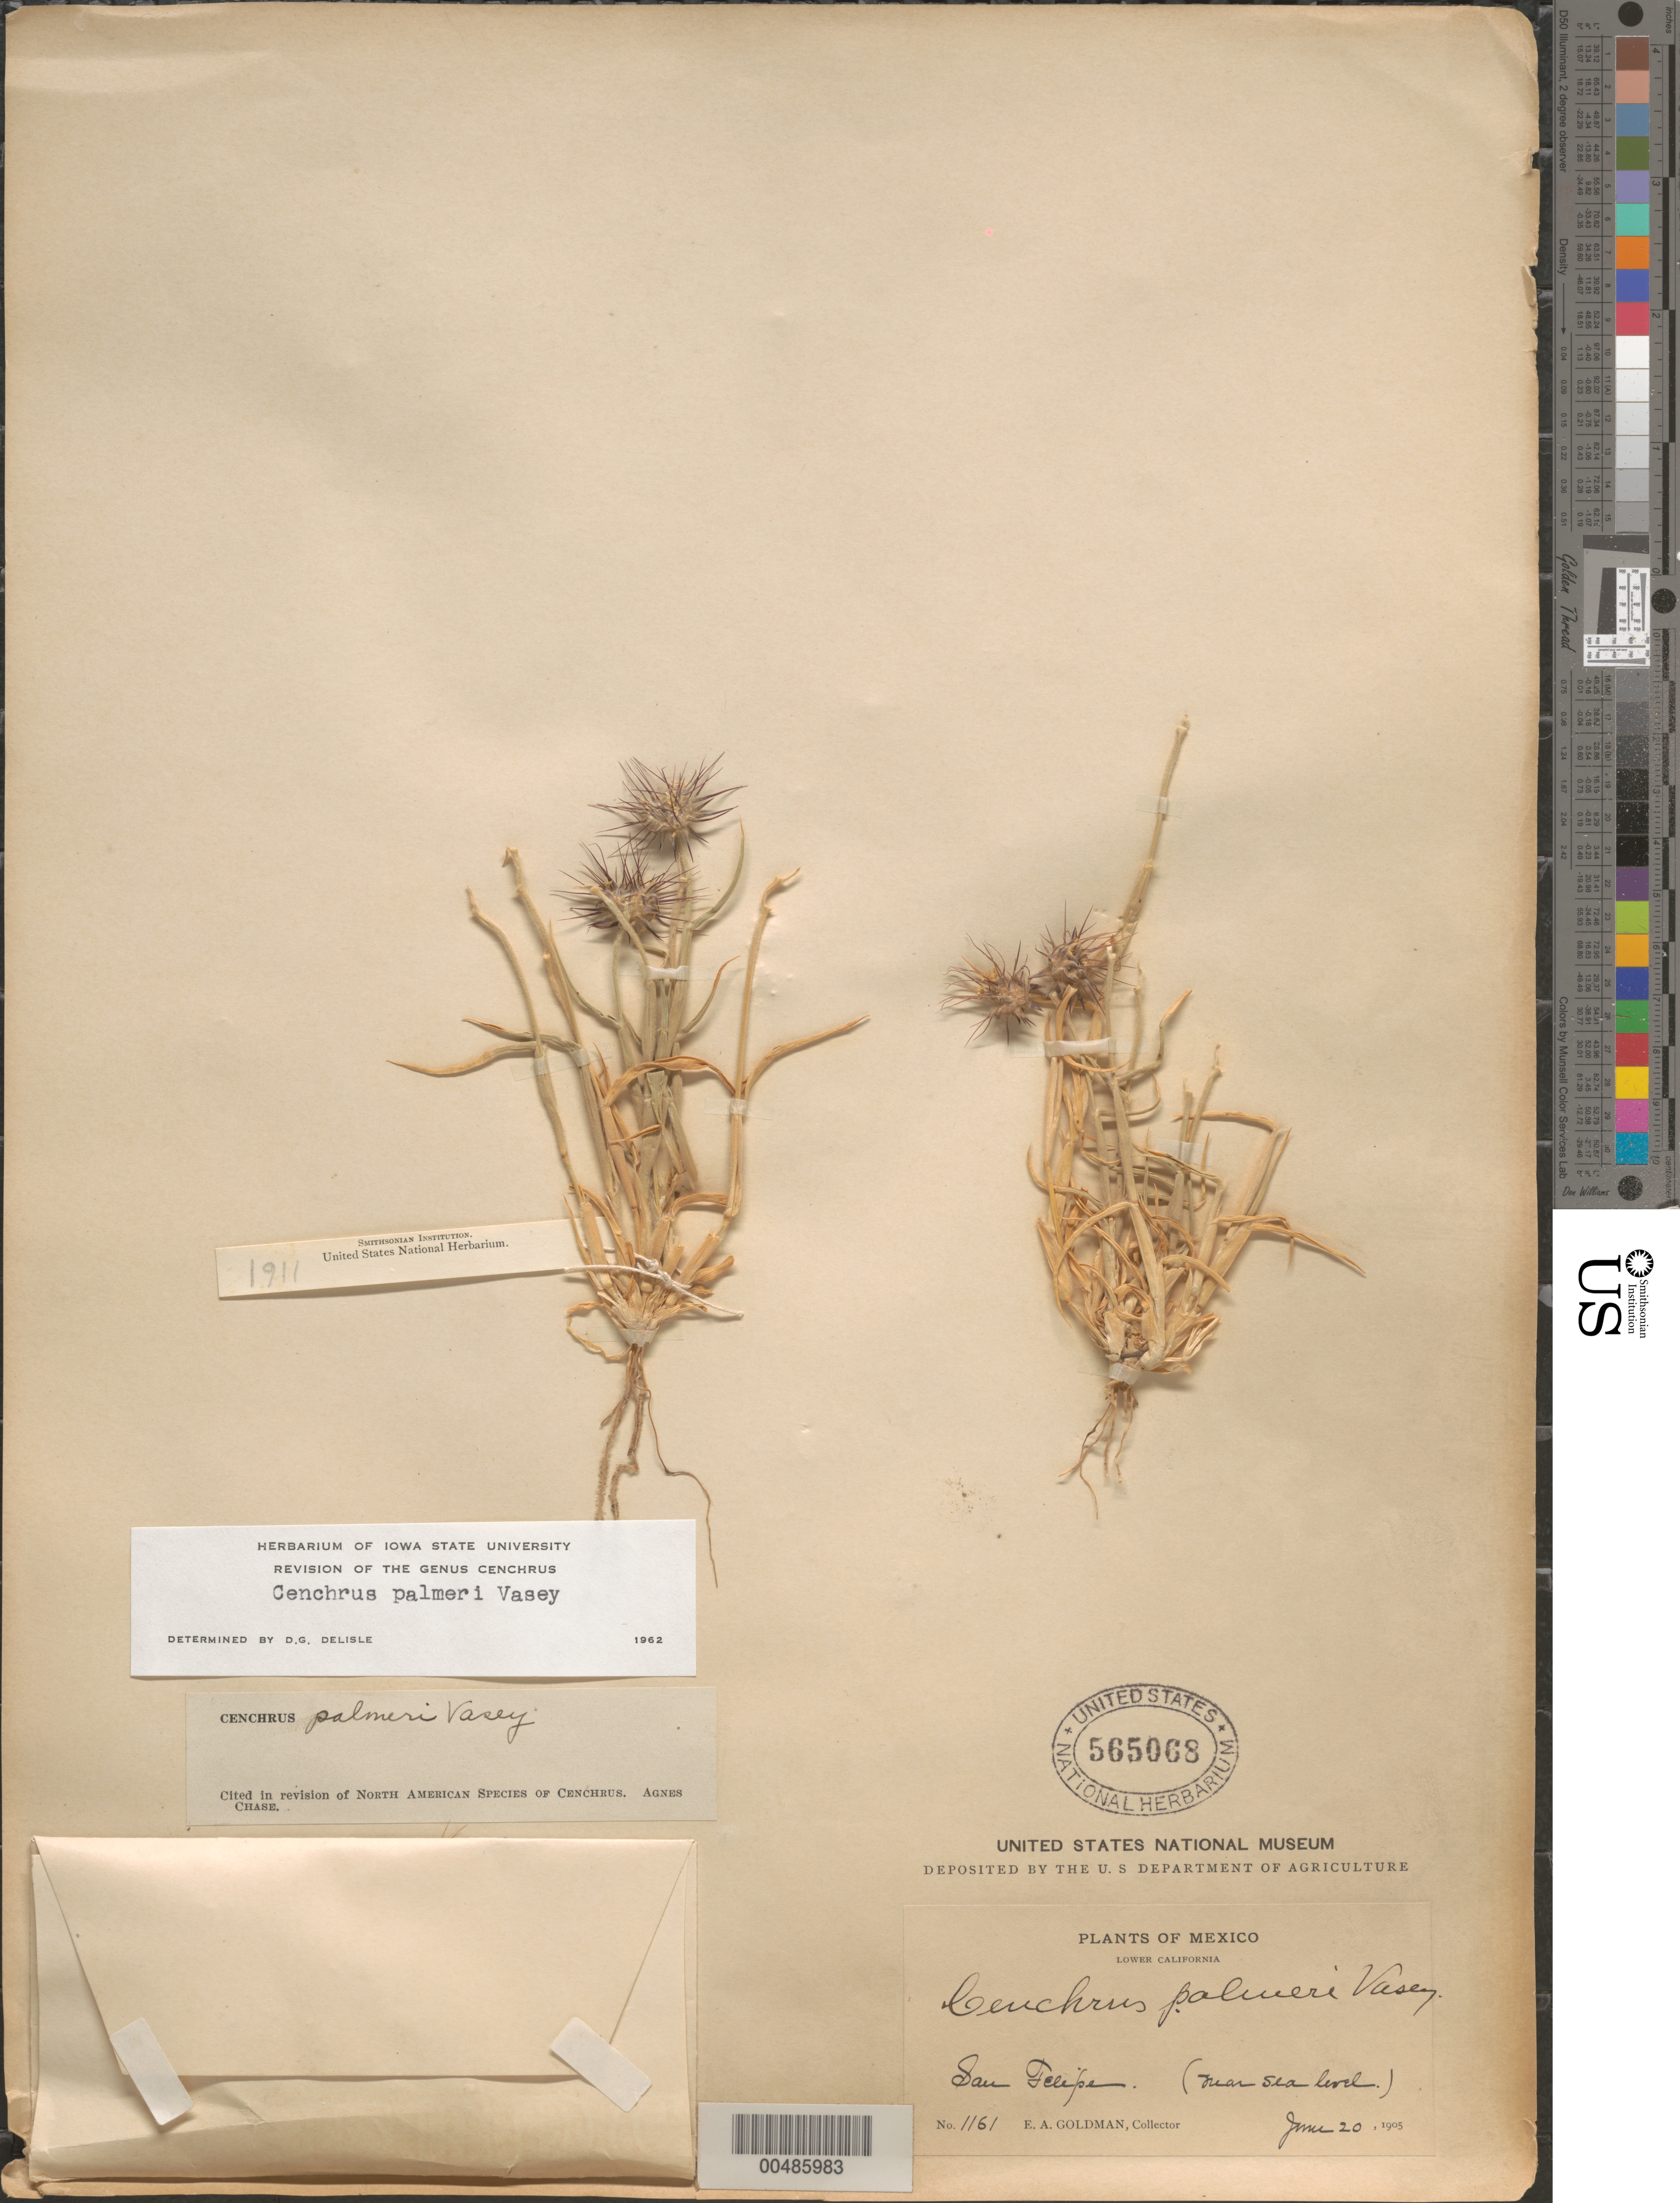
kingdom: Plantae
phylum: Tracheophyta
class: Liliopsida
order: Poales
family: Poaceae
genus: Cenchrus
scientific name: Cenchrus palmeri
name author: Vasey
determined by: Delisle, D. G.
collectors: E. A. Goldman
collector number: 1161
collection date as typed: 20 Jun 1905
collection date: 1905-06-20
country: Mexico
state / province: Baja California Norte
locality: San Felipe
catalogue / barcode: US 565068